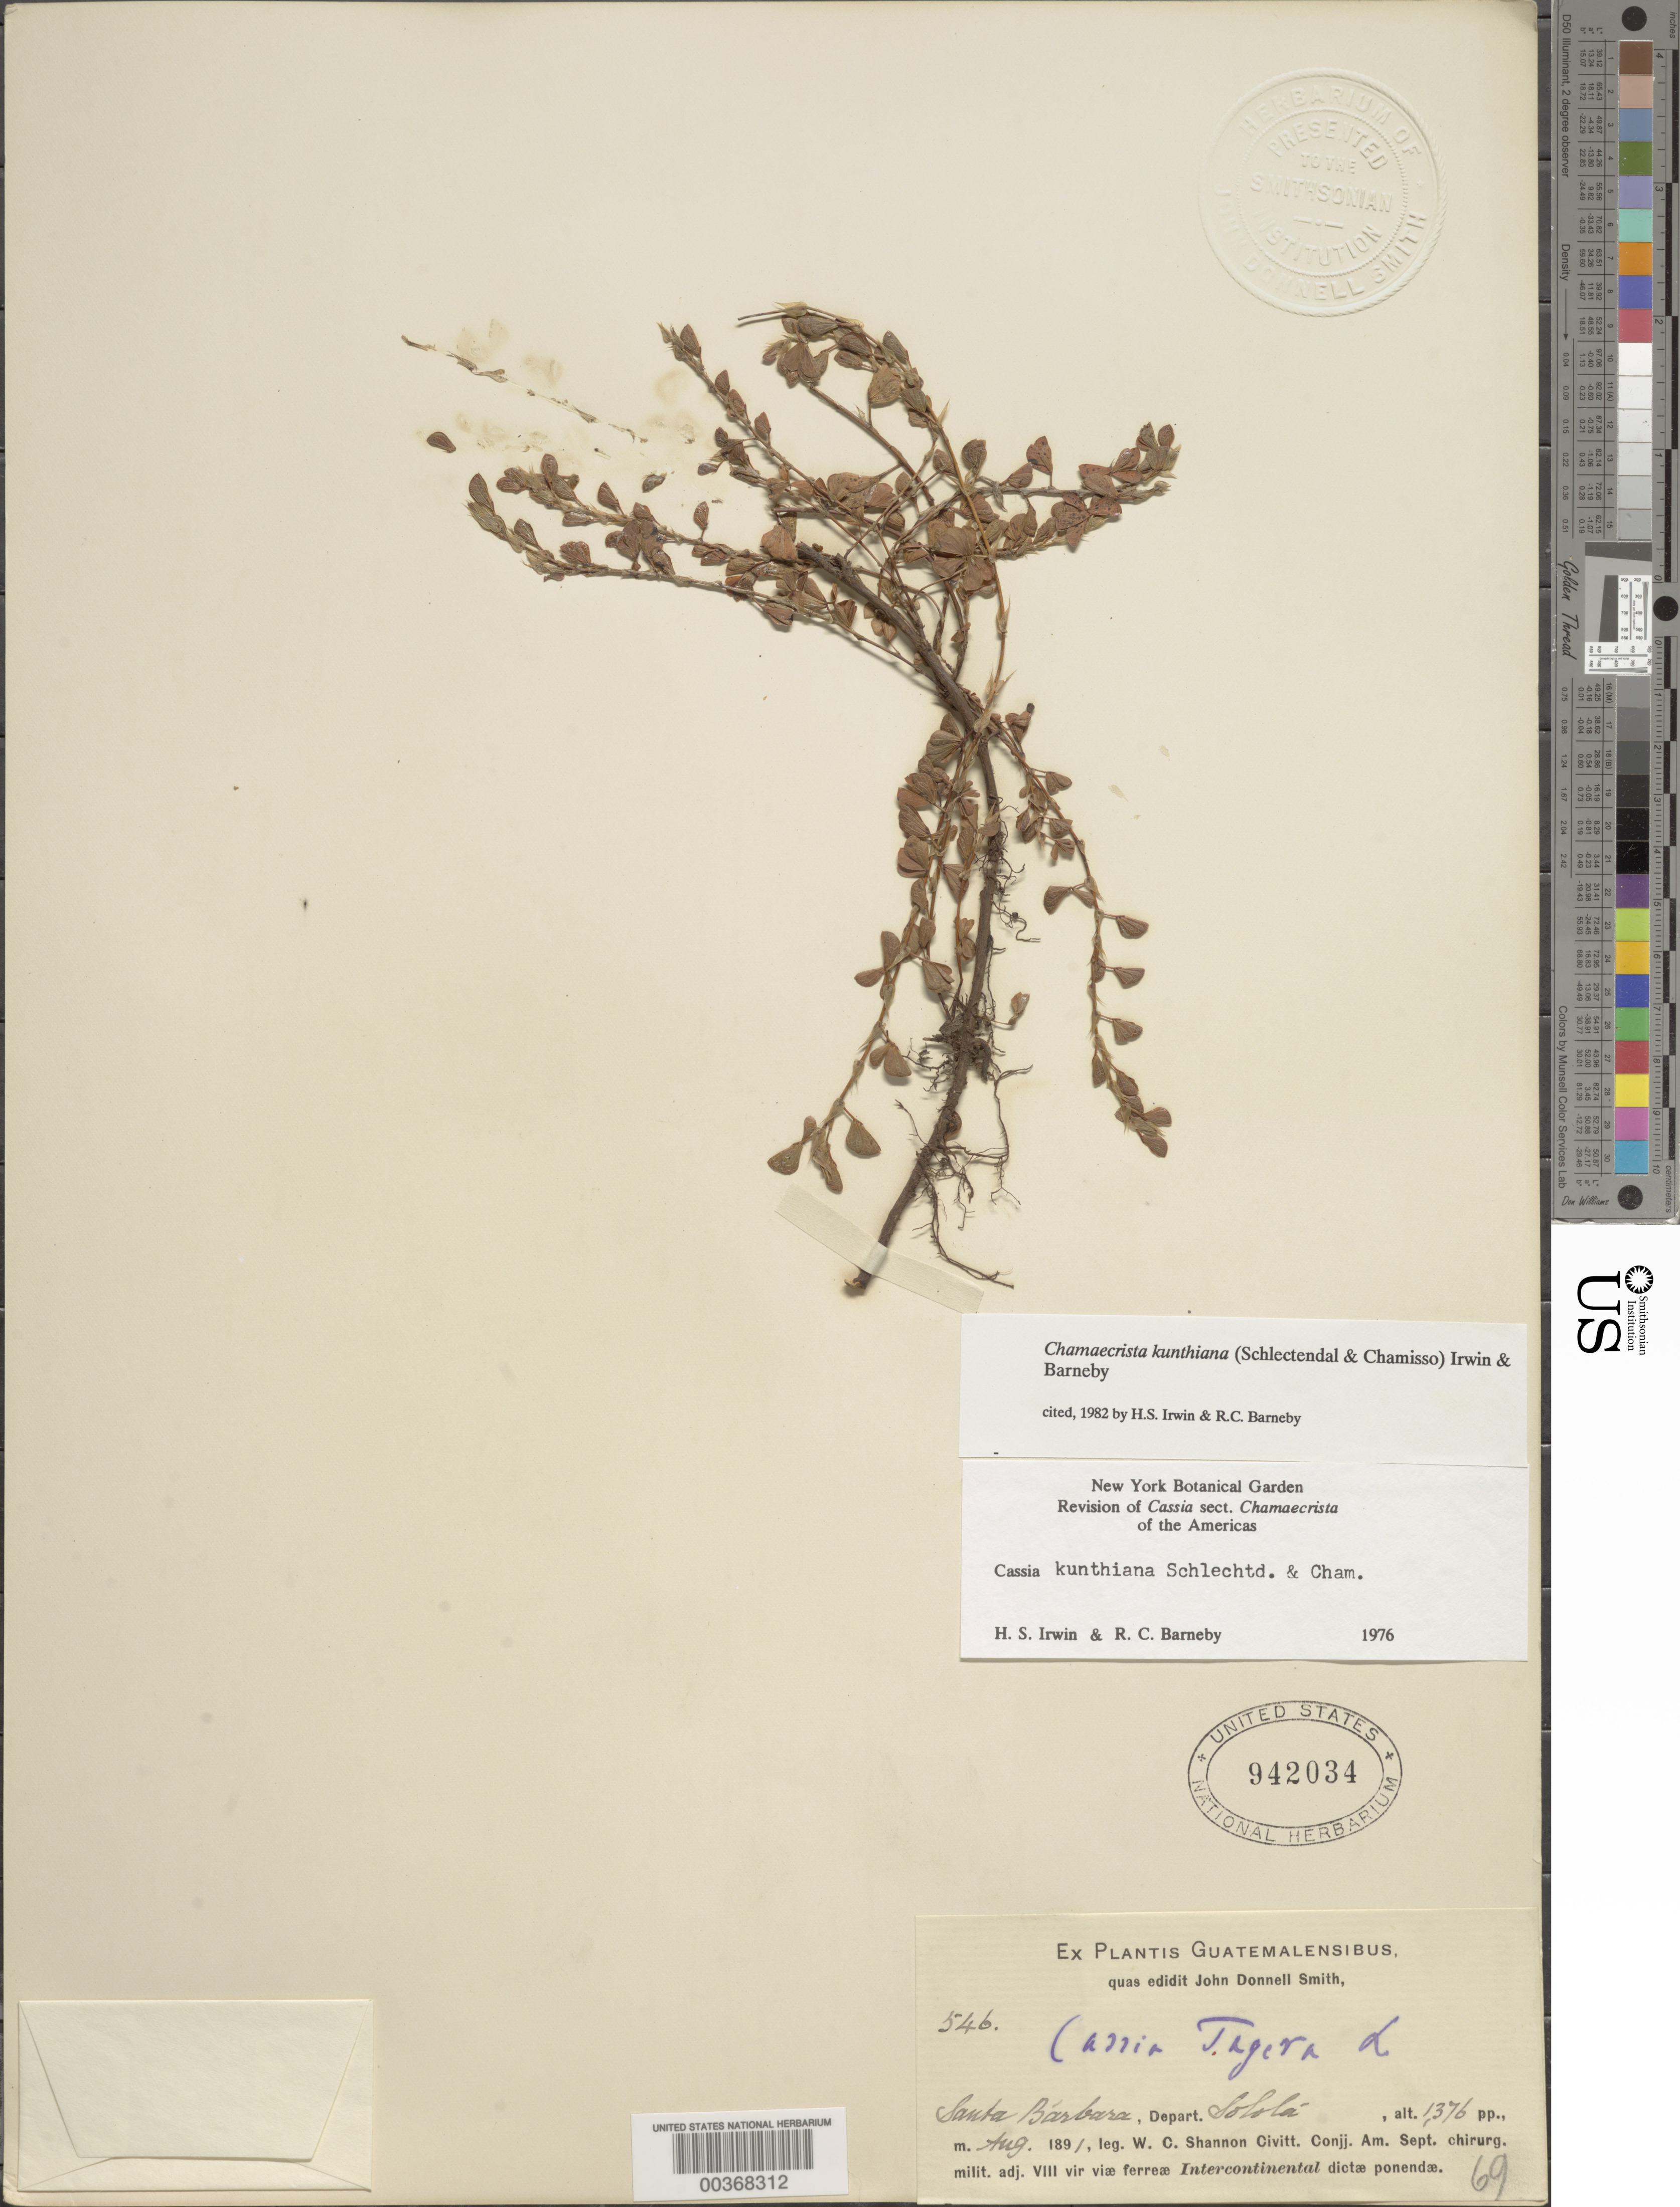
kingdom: Plantae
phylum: Tracheophyta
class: Magnoliopsida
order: Fabales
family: Fabaceae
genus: Chamaecrista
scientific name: Chamaecrista kunthiana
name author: (Schltdl. & Cham.) H.S. Irwin & Barneby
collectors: W. C. Shannon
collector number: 546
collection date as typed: Aug 1891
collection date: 1891-08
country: Guatemala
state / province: Sololá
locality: Santa Bárbara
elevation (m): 419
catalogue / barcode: US 942034